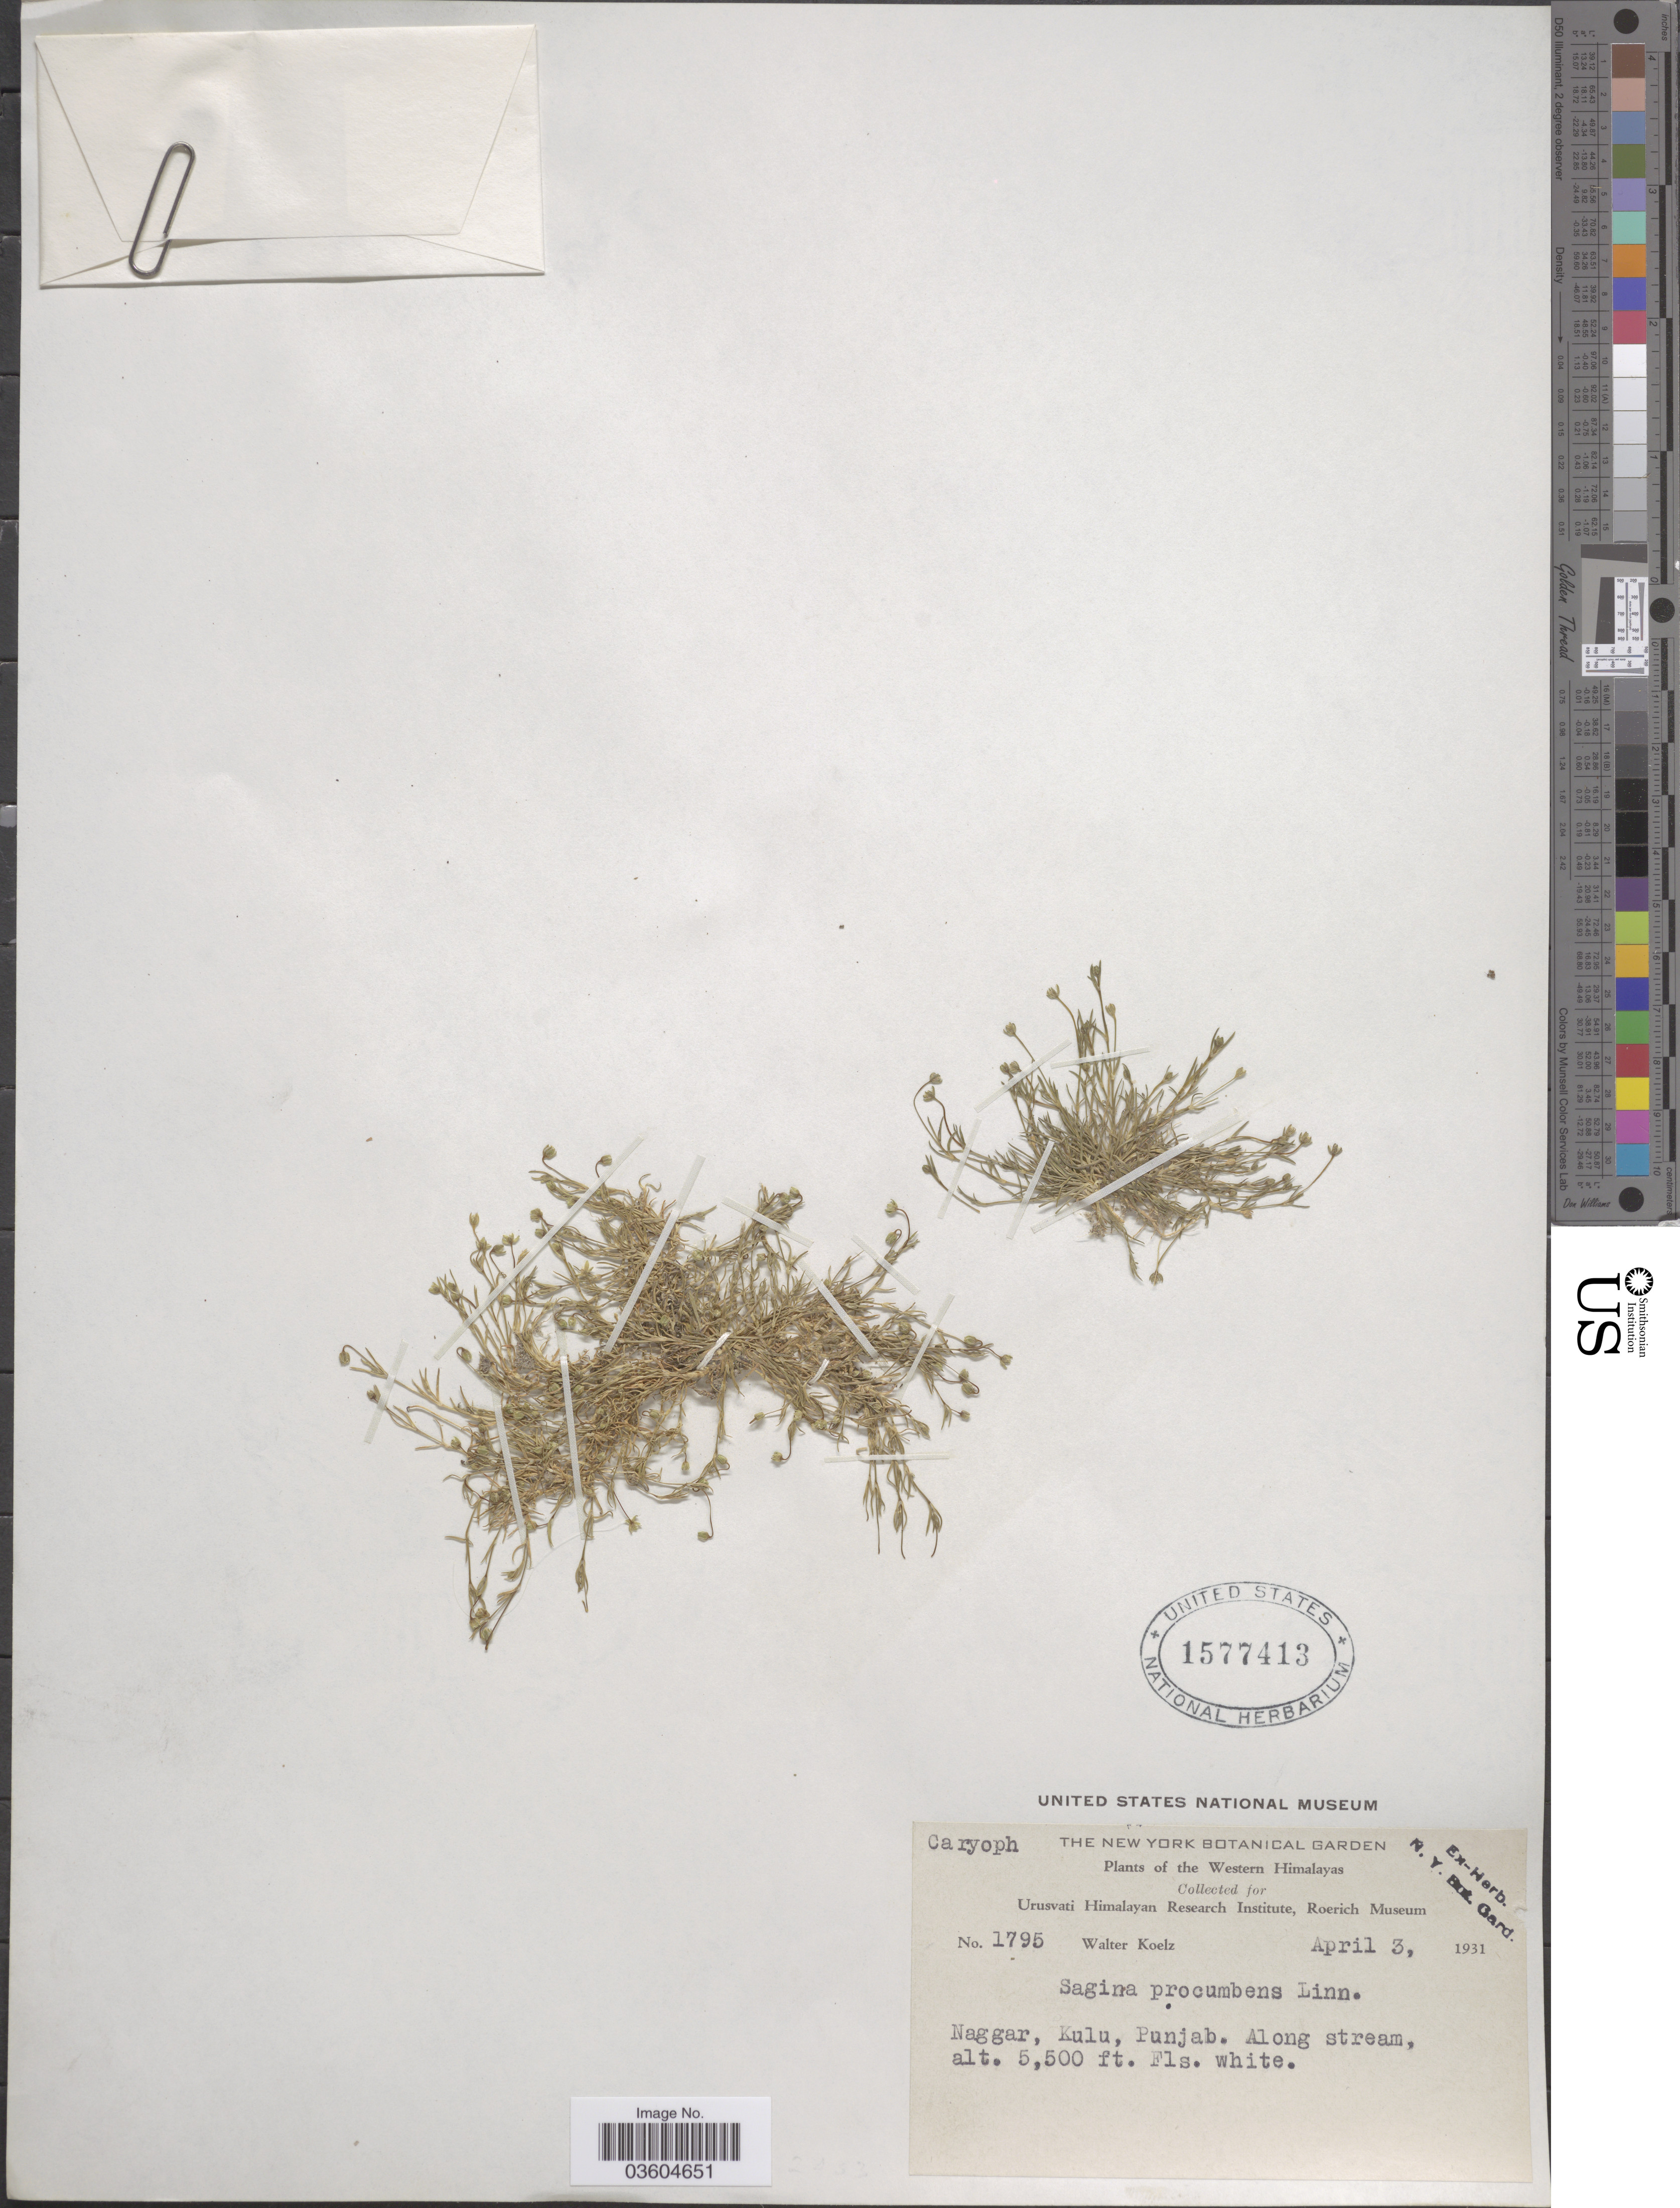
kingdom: Plantae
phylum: Tracheophyta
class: Magnoliopsida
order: Caryophyllales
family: Caryophyllaceae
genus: Sagina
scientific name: Sagina procumbens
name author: L.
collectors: W. N. Koelz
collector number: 1795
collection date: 1931-04-03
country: India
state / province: Punjab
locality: Western Himalayas. Naggar, Kulu, Punjab.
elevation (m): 1676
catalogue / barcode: US 1577413